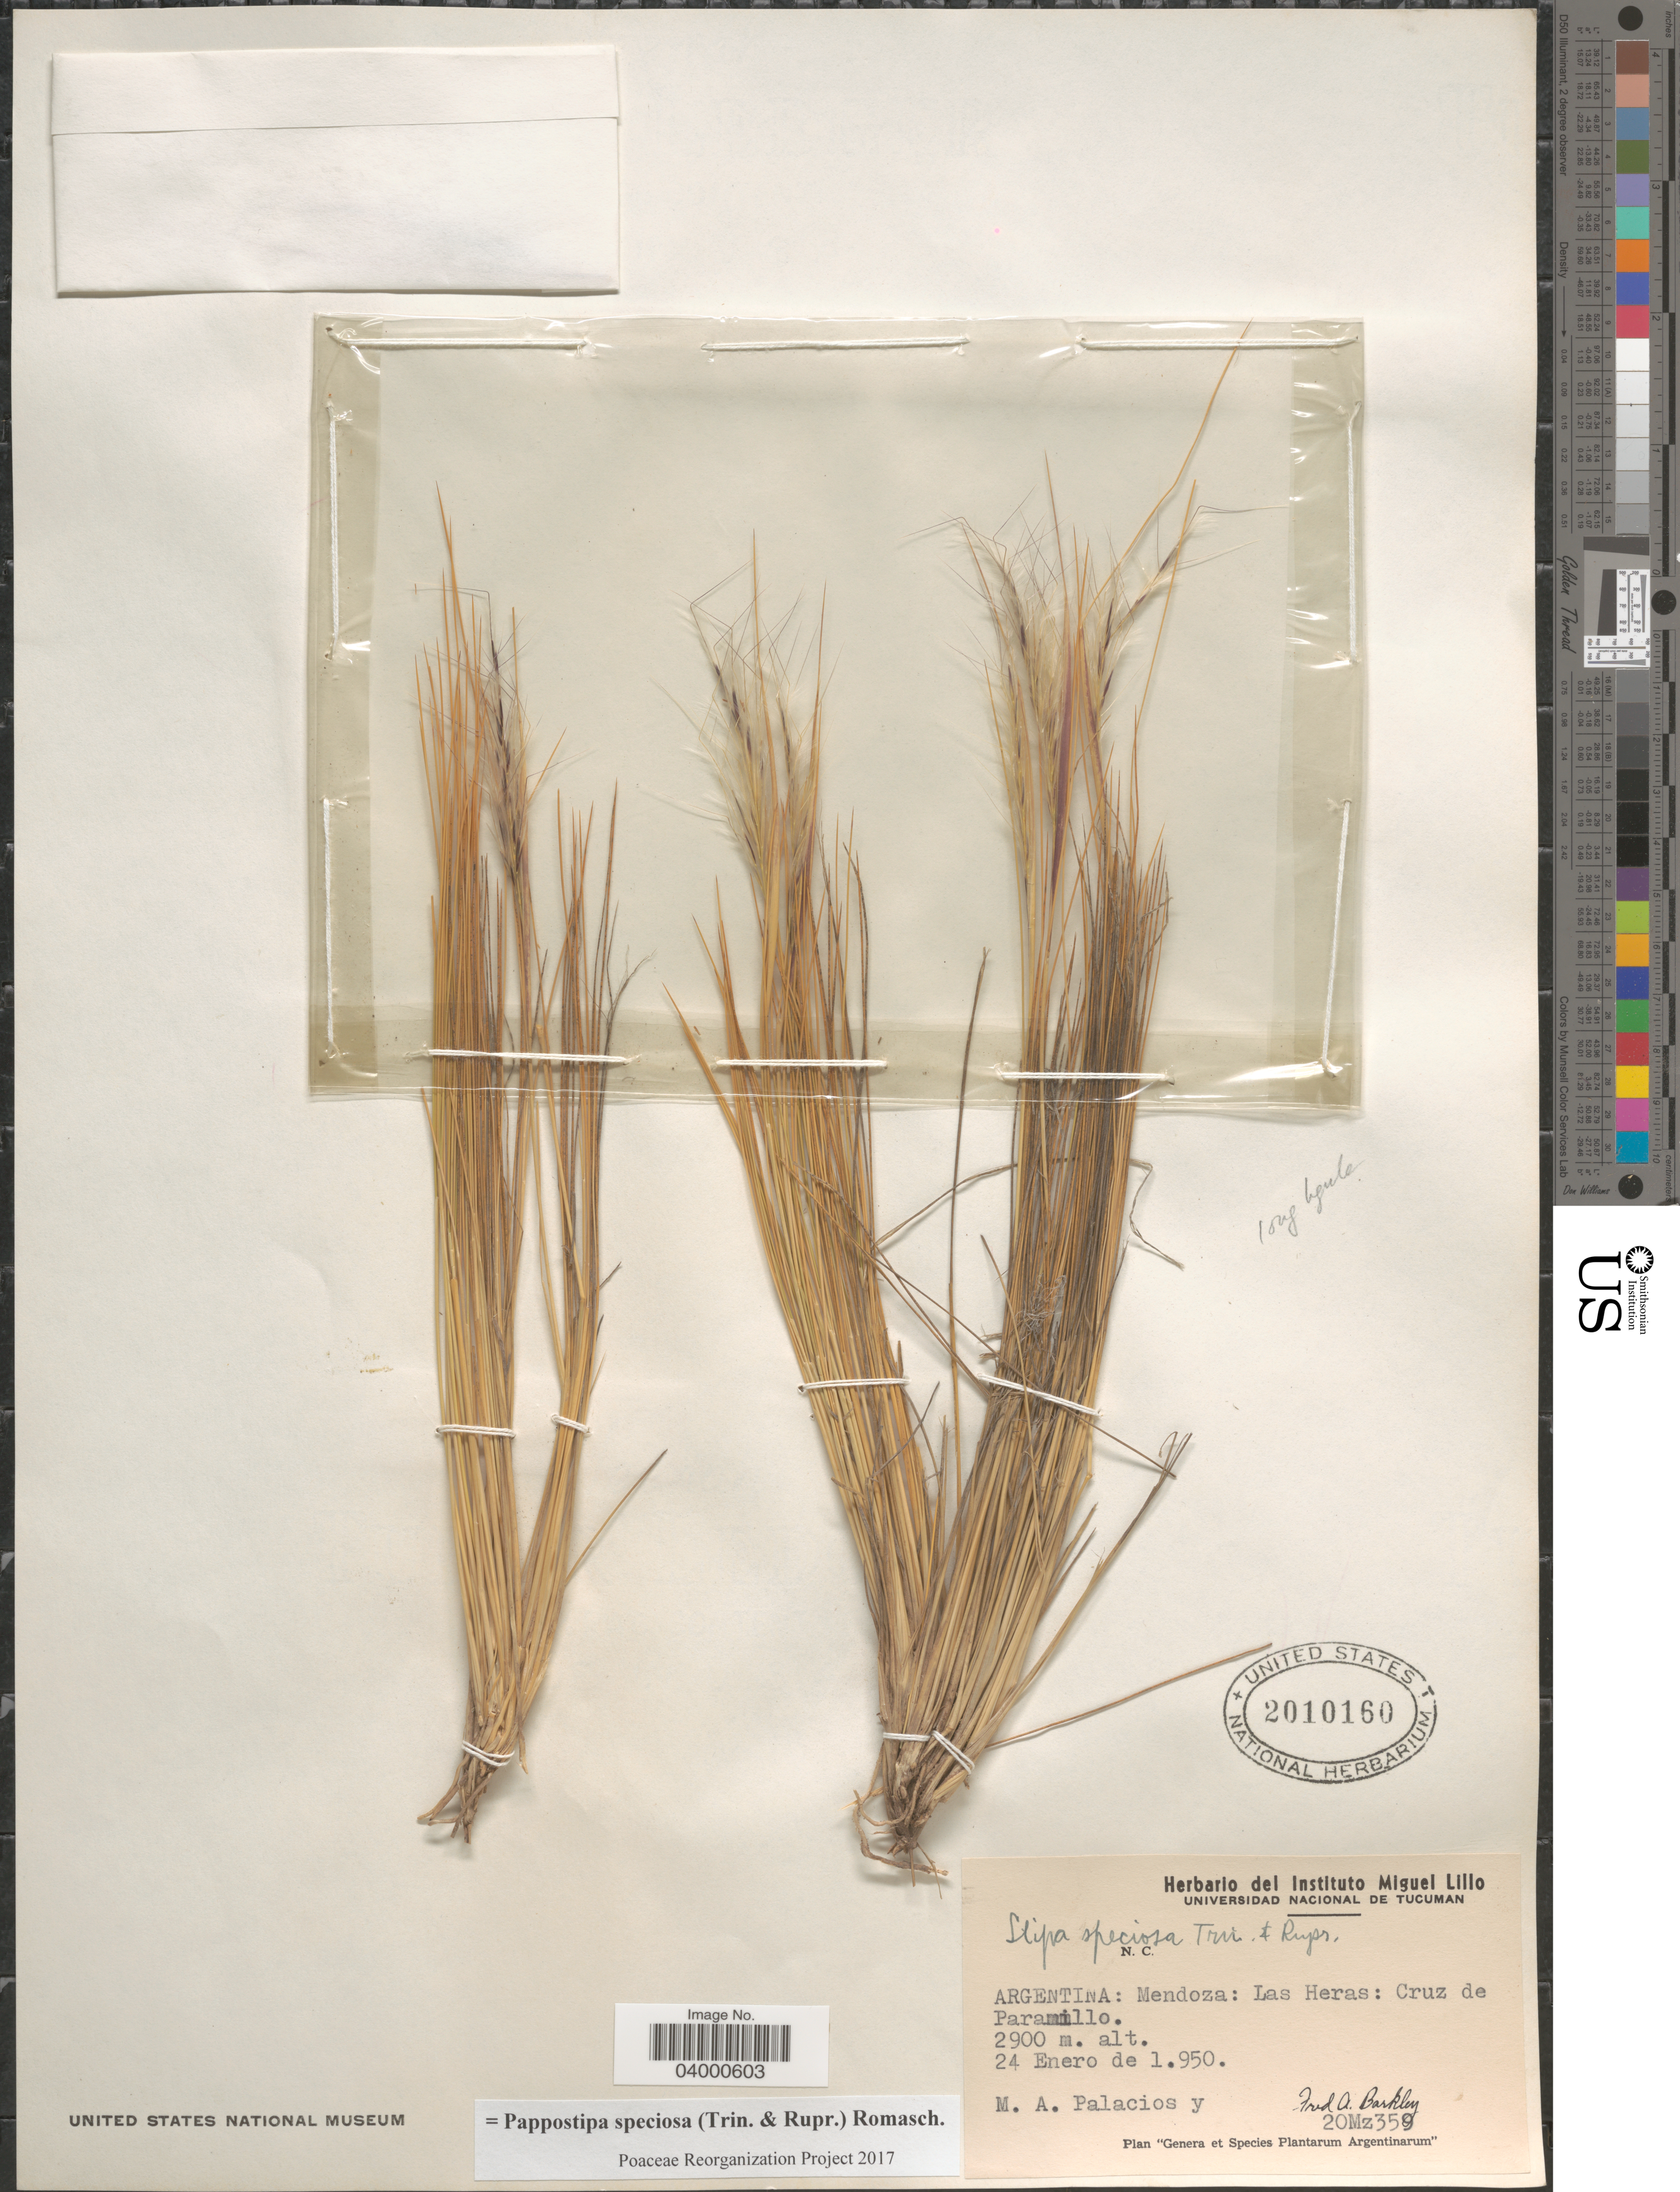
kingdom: Plantae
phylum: Tracheophyta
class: Liliopsida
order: Poales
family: Poaceae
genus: Pappostipa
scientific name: Pappostipa speciosa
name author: (Trin. & Rupr.) Romasch.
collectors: M. Palacios & F. A. Barkley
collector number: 20Mz359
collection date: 1950-01-24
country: Argentina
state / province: Mendoza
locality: Las Heras: Cruz de Paramillo.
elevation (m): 2900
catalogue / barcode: US 2010160